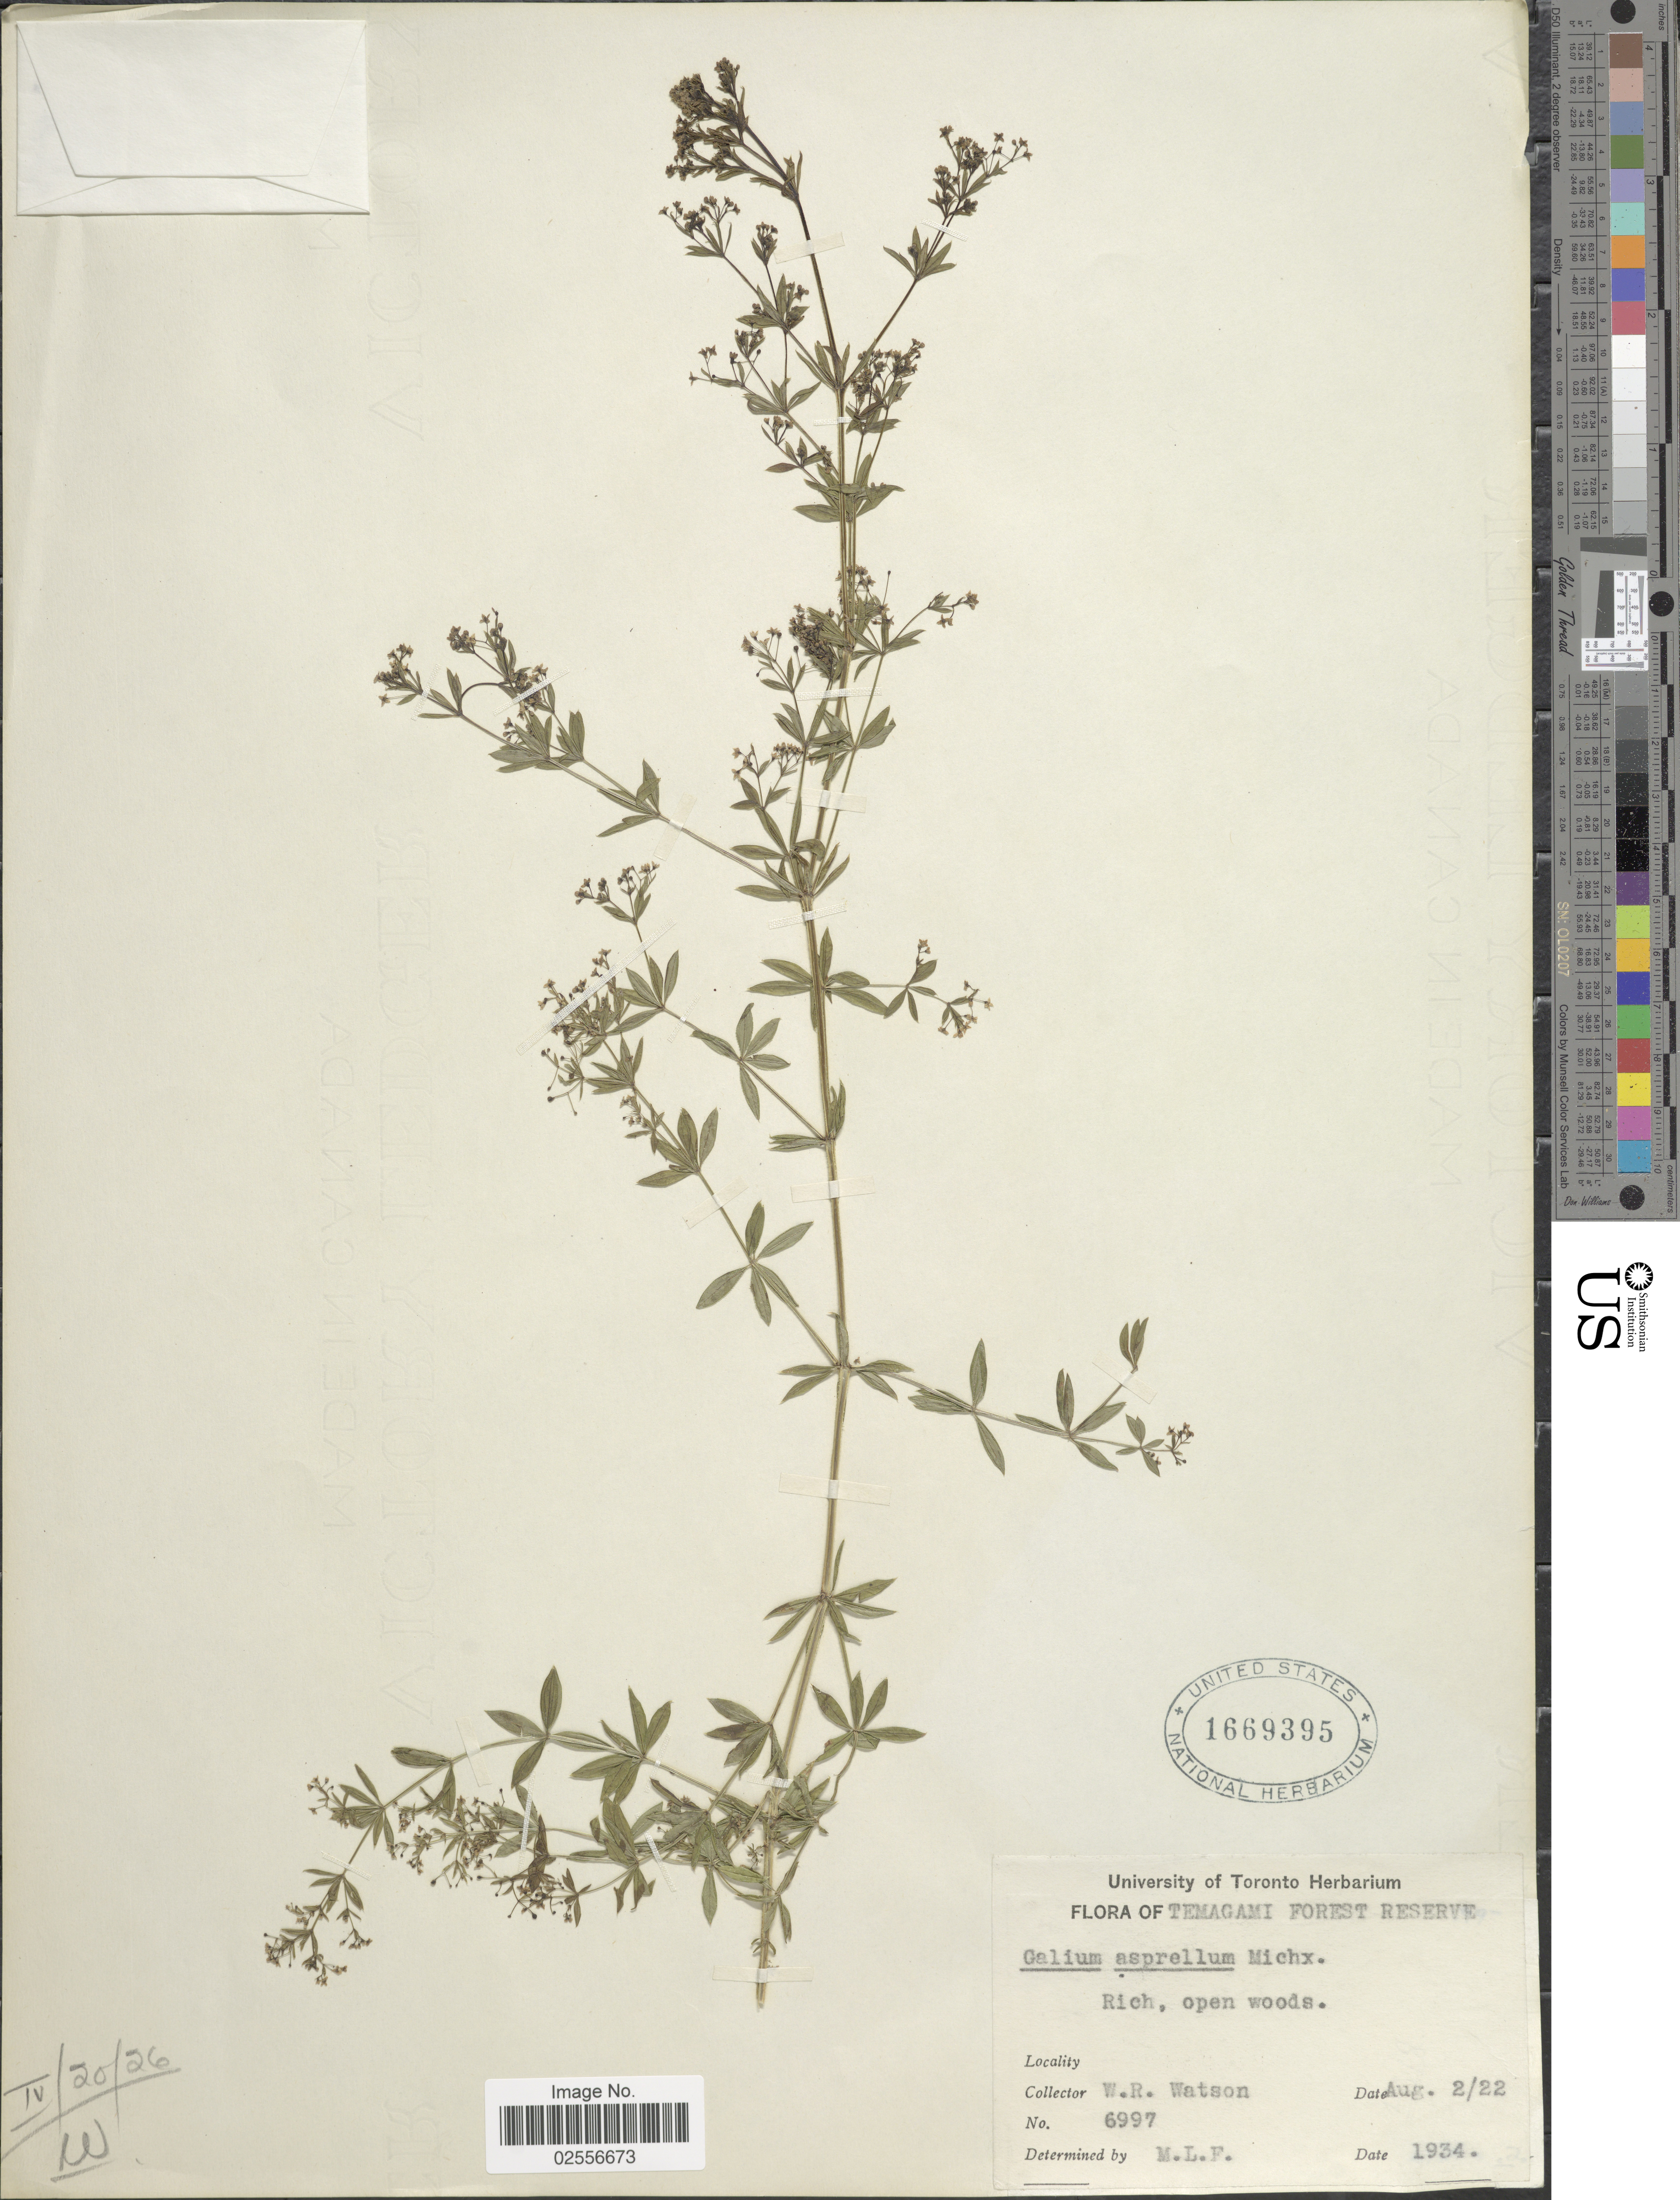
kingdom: Plantae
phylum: Tracheophyta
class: Magnoliopsida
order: Gentianales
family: Rubiaceae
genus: Galium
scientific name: Galium asprellum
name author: Michx.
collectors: W. R. Watson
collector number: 6997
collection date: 1922-08-02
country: Canada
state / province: Ontario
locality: Temagami Forest Reserve.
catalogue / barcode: US 1669395